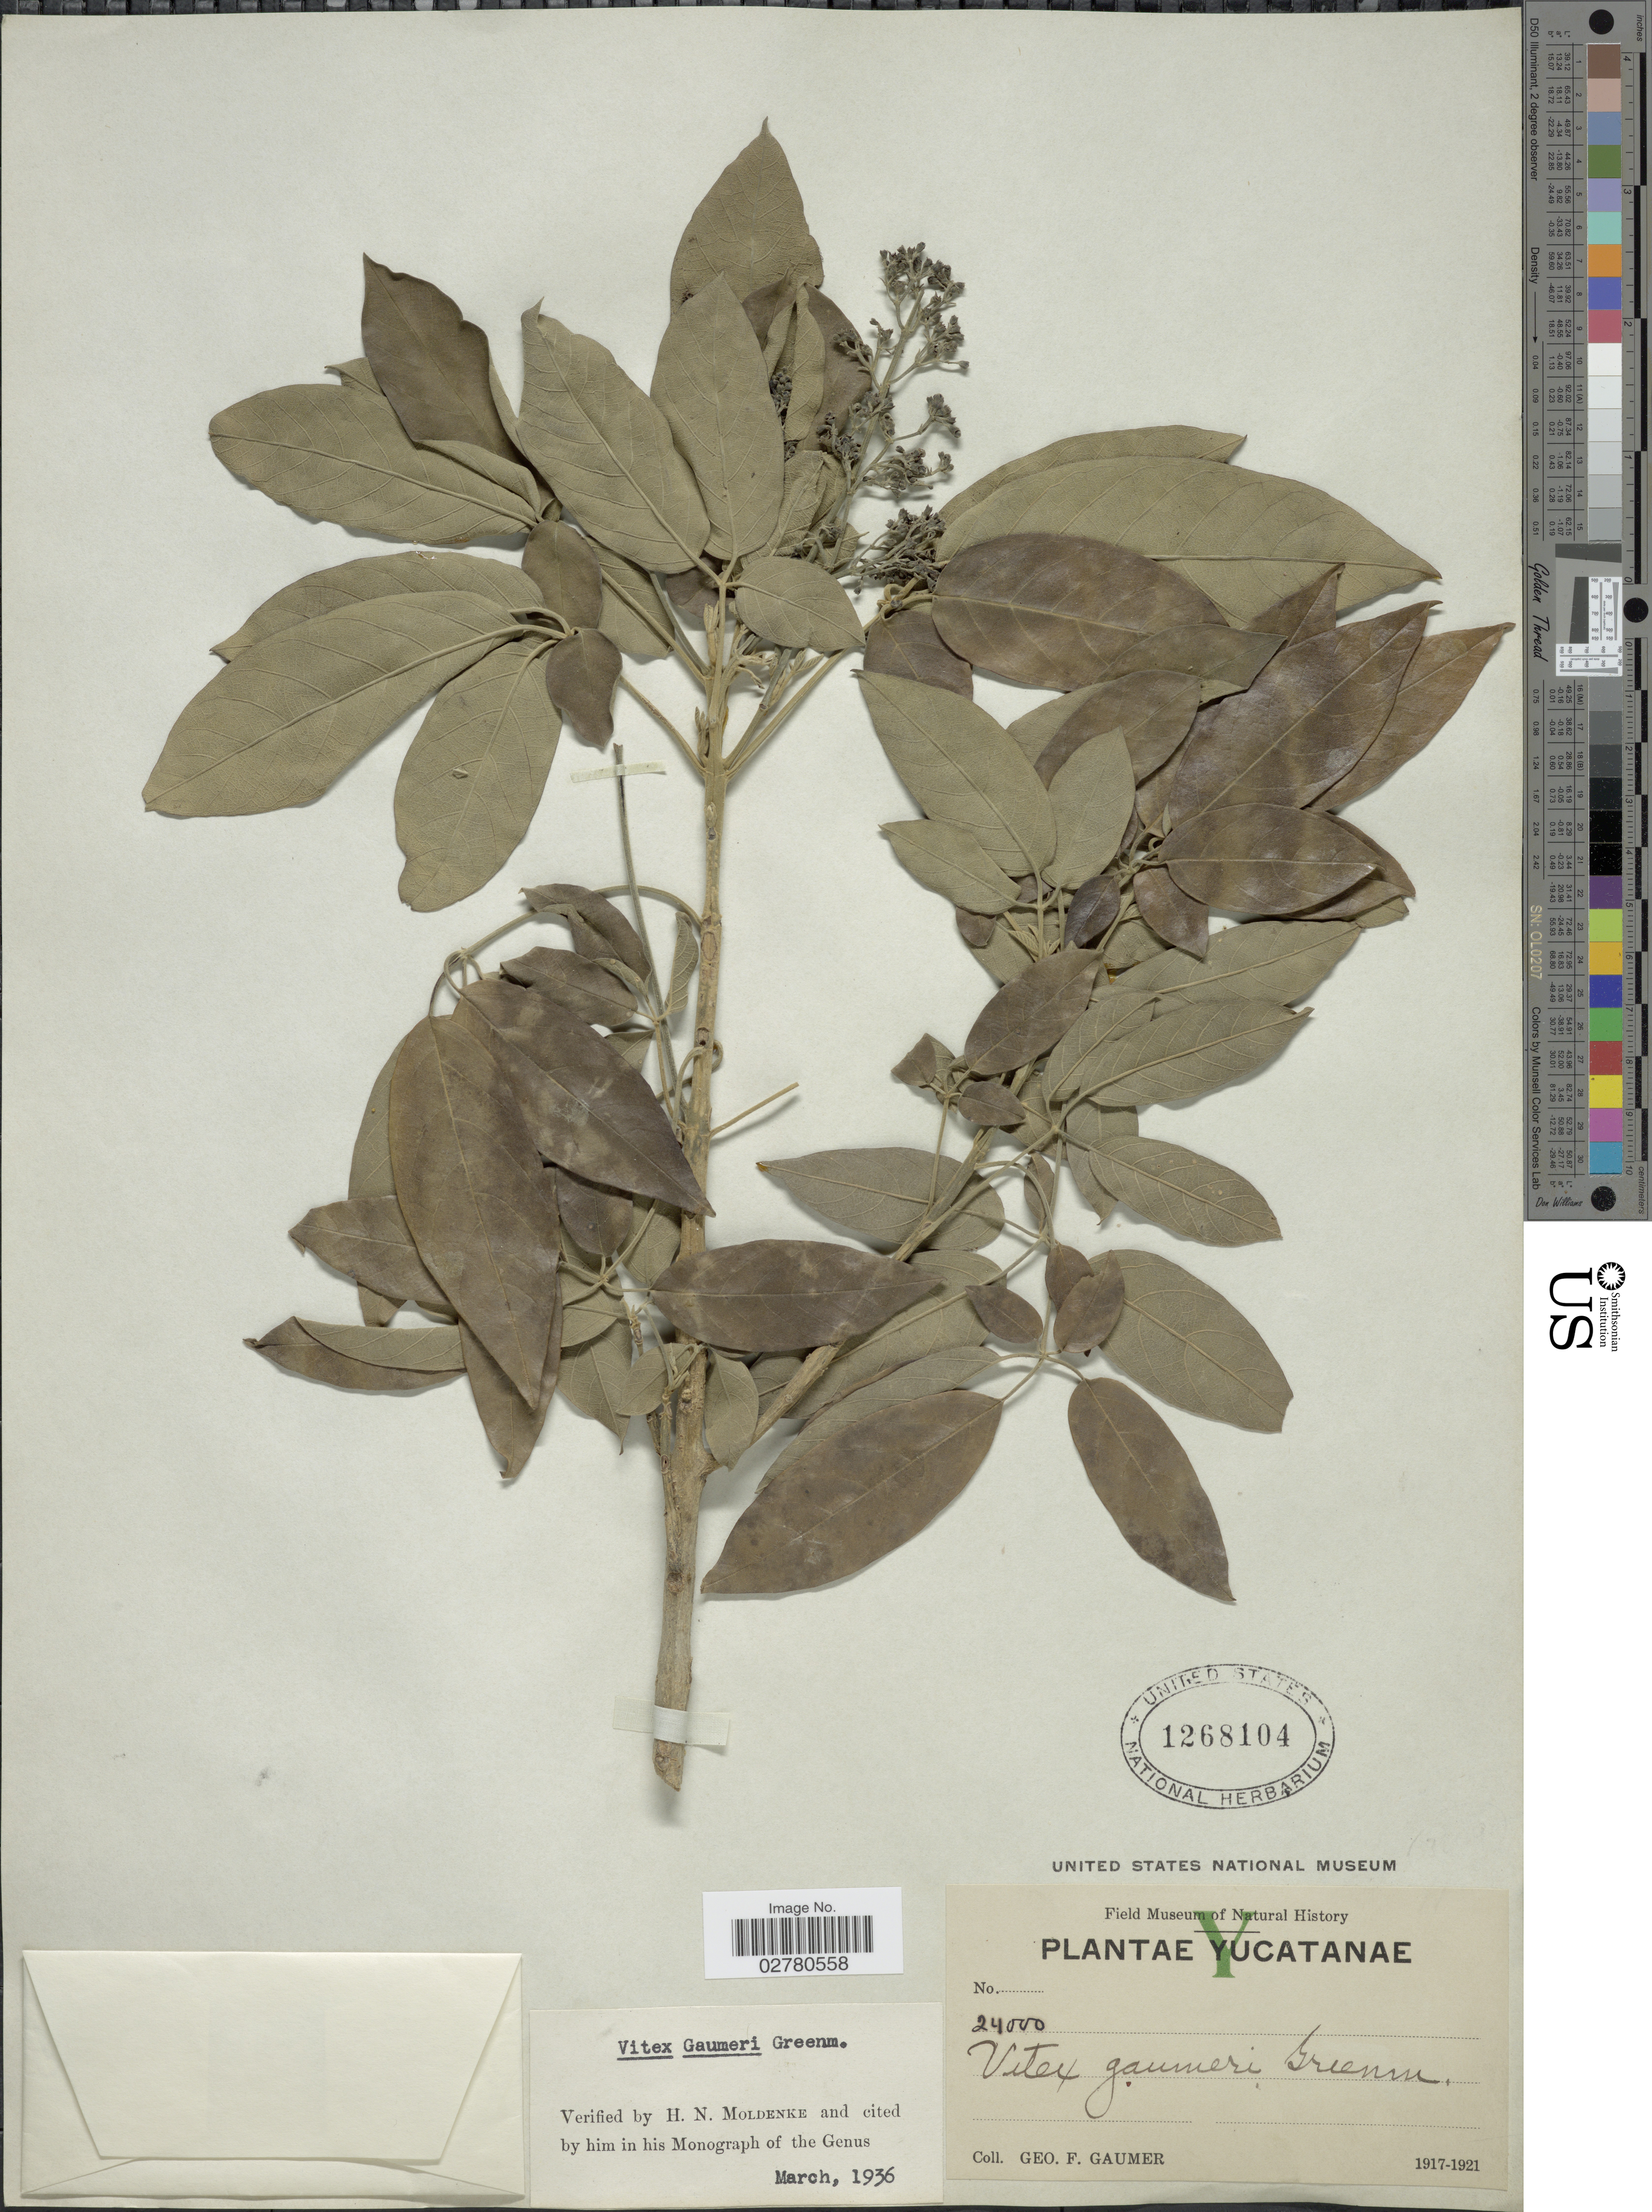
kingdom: Plantae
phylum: Tracheophyta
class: Magnoliopsida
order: Lamiales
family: Lamiaceae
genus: Vitex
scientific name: Vitex gaumeri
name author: Greenm.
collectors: G. F. Gaumer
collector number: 24000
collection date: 1917/1921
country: Mexico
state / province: Yucatán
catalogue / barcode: US 1268104